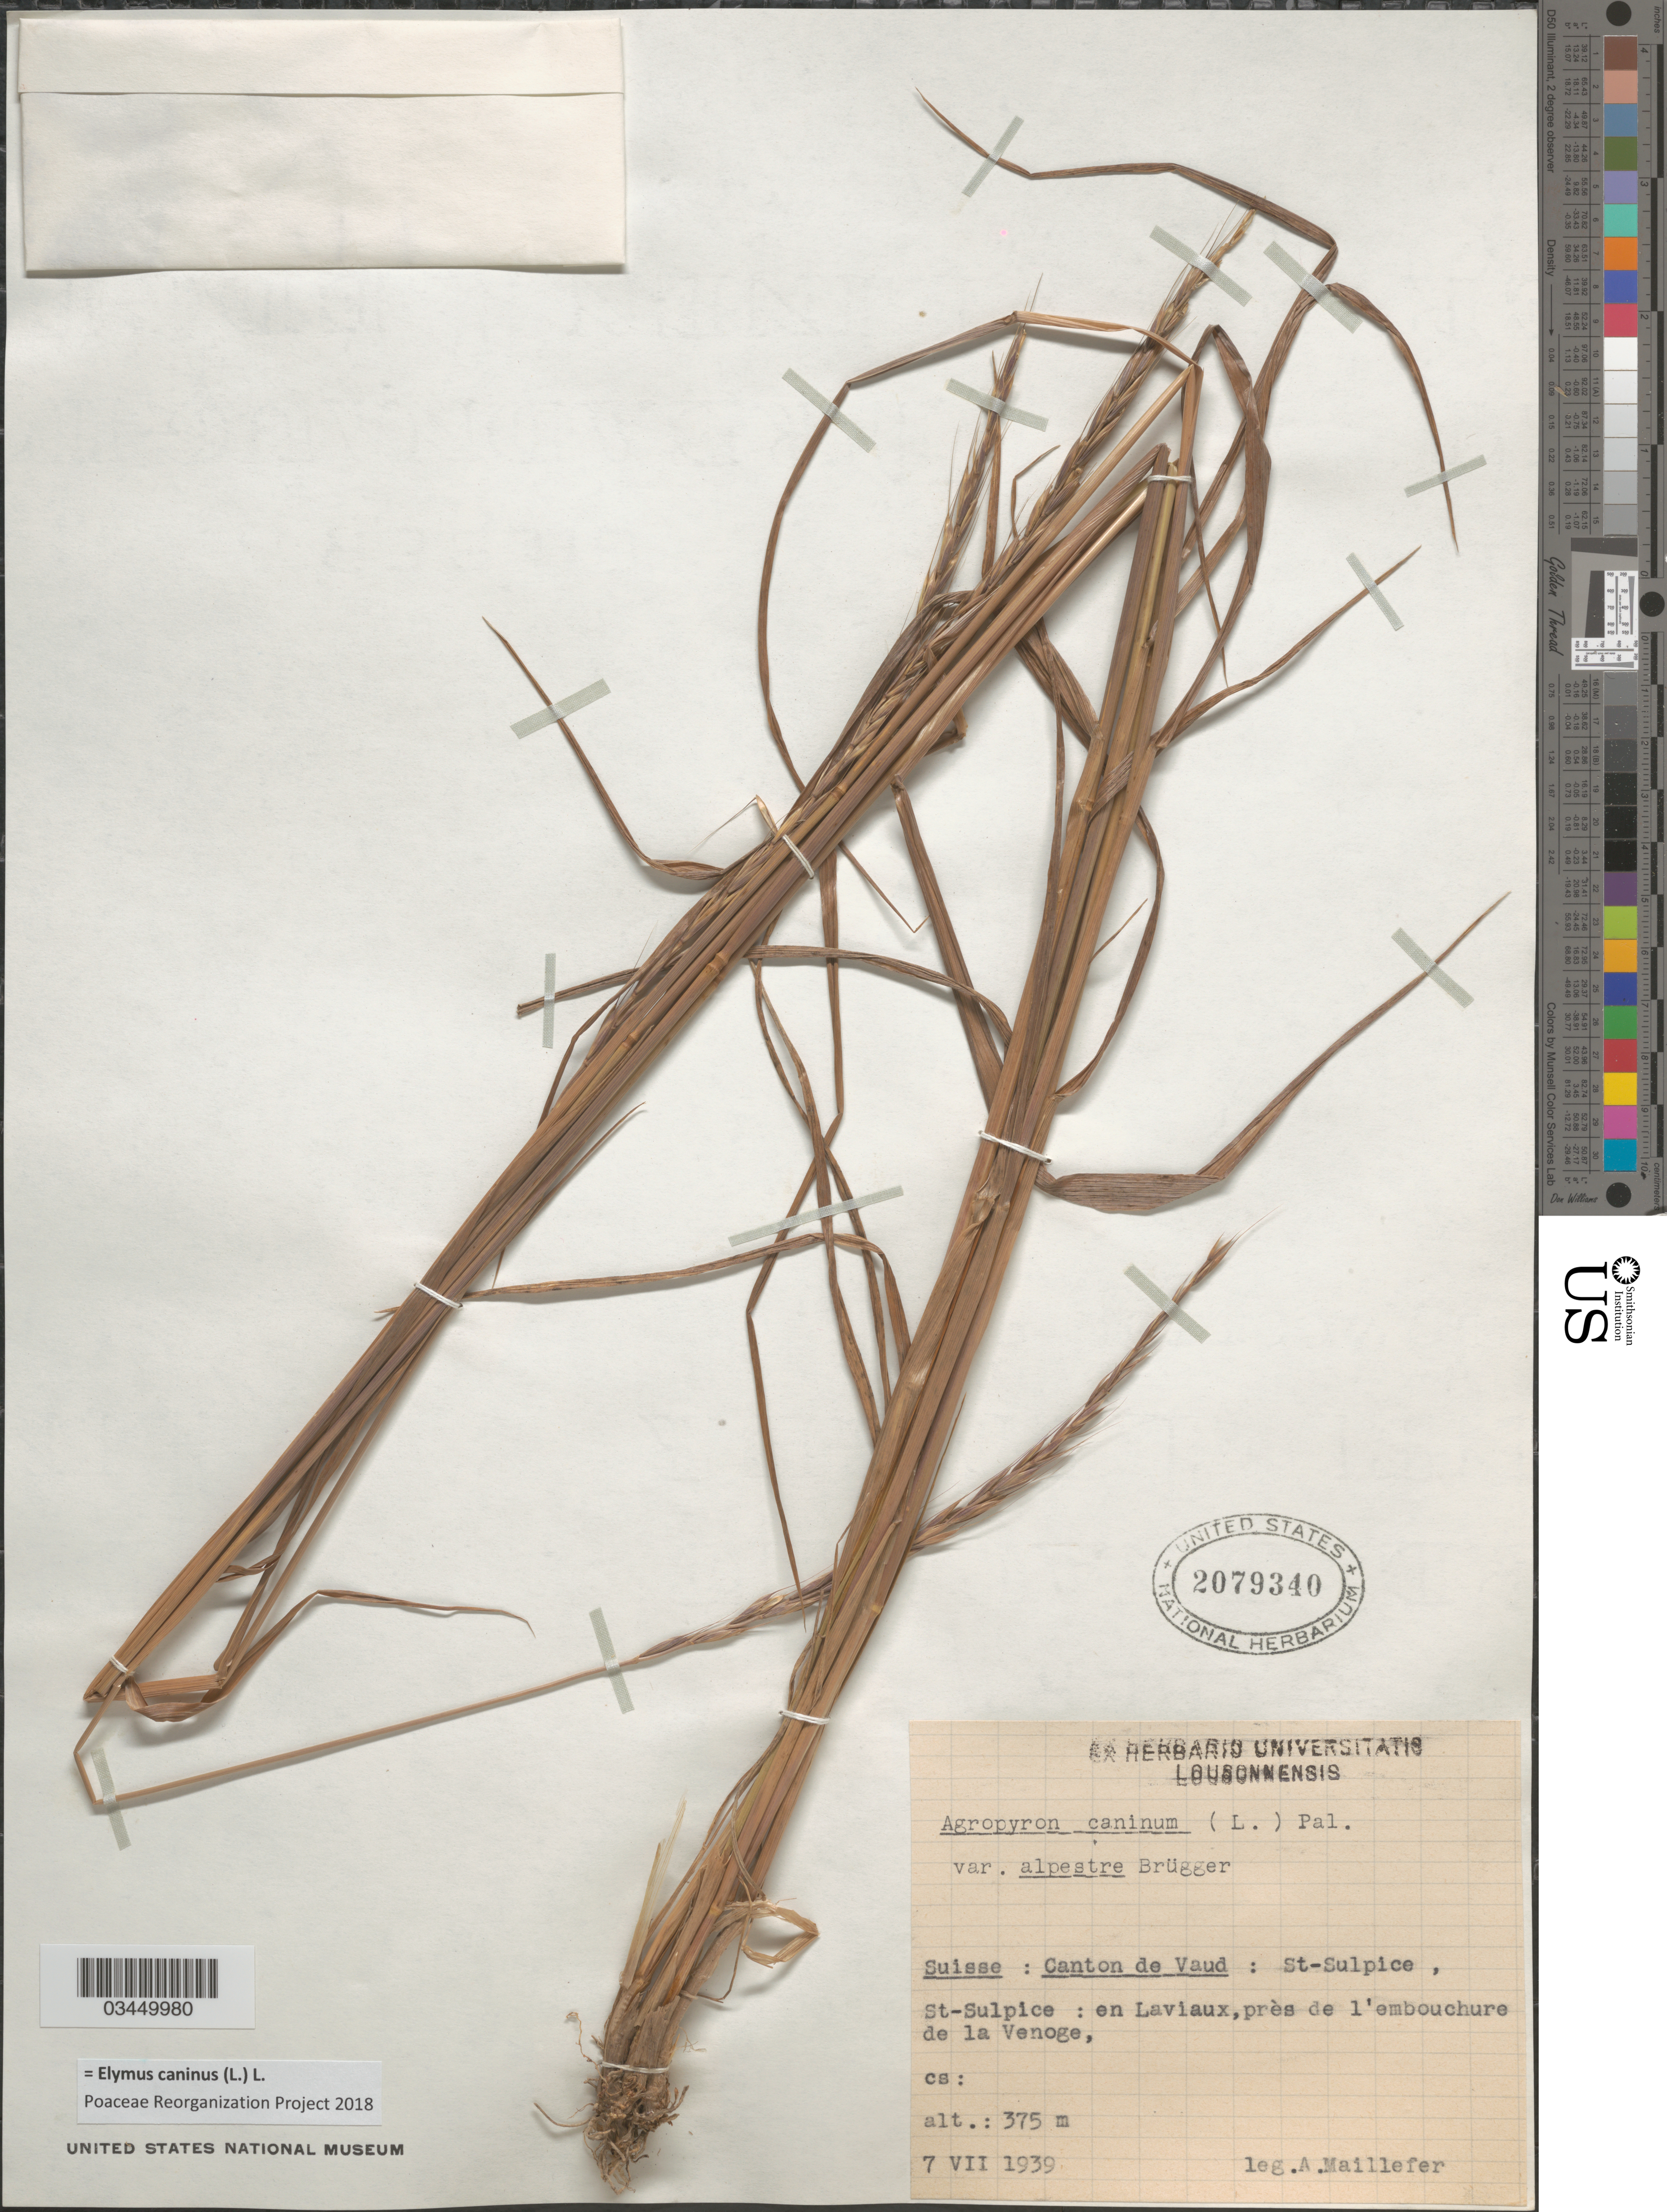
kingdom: Plantae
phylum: Tracheophyta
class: Liliopsida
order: Poales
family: Poaceae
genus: Elymus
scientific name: Elymus caninus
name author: (L.) L.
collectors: A. Maillefer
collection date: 1939-07-07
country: Switzerland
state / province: Vaud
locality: Suisse: Canton de Vaud: St-Sulpice, St-Sulpice: en Laviaux, près de l'embouchure de la Venoge.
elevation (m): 375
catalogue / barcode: US 2079340